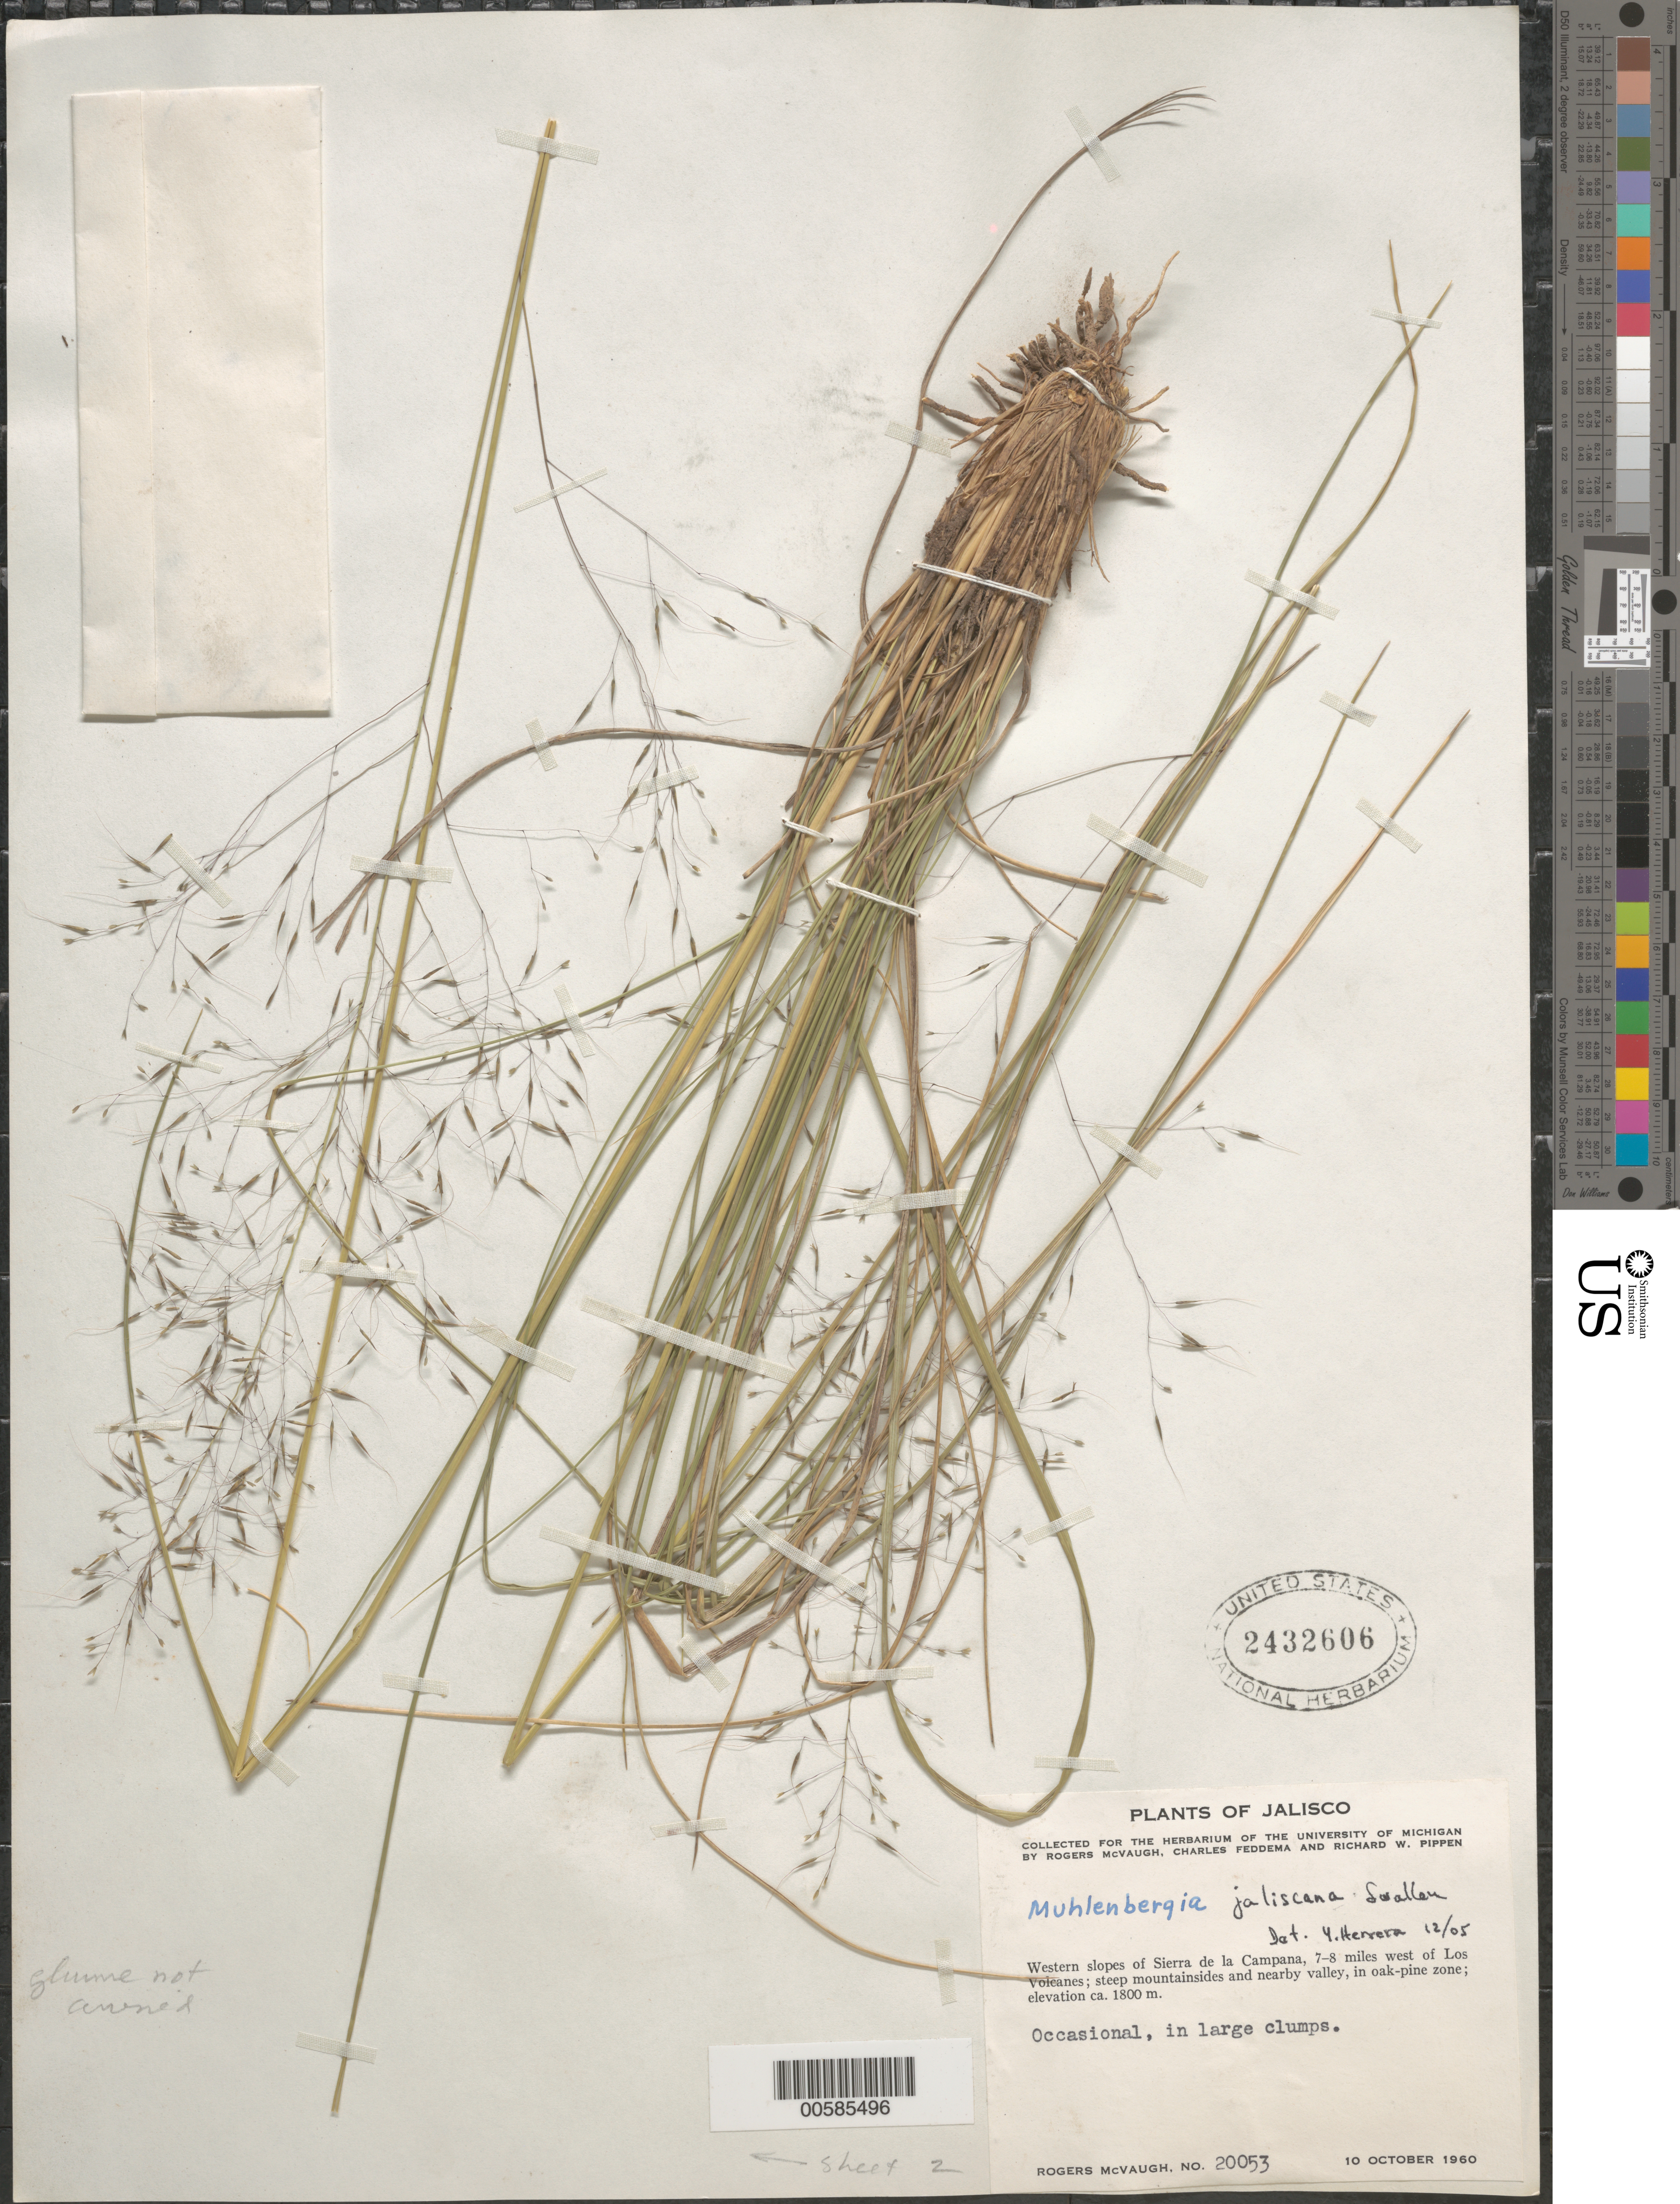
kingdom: Plantae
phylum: Tracheophyta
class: Liliopsida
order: Poales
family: Poaceae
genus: Muhlenbergia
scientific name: Muhlenbergia sp.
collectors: R. McVaugh, C. Feddema & R. W. Pippen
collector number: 20053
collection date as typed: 10 Oct 1960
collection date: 1960-10-10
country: Mexico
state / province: Jalisco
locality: W slopes of Sierra de la Campana, 7-8 mi W of Los Volcanes; steep mountainsides and nearby valley.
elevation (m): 1800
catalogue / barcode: US 2432606